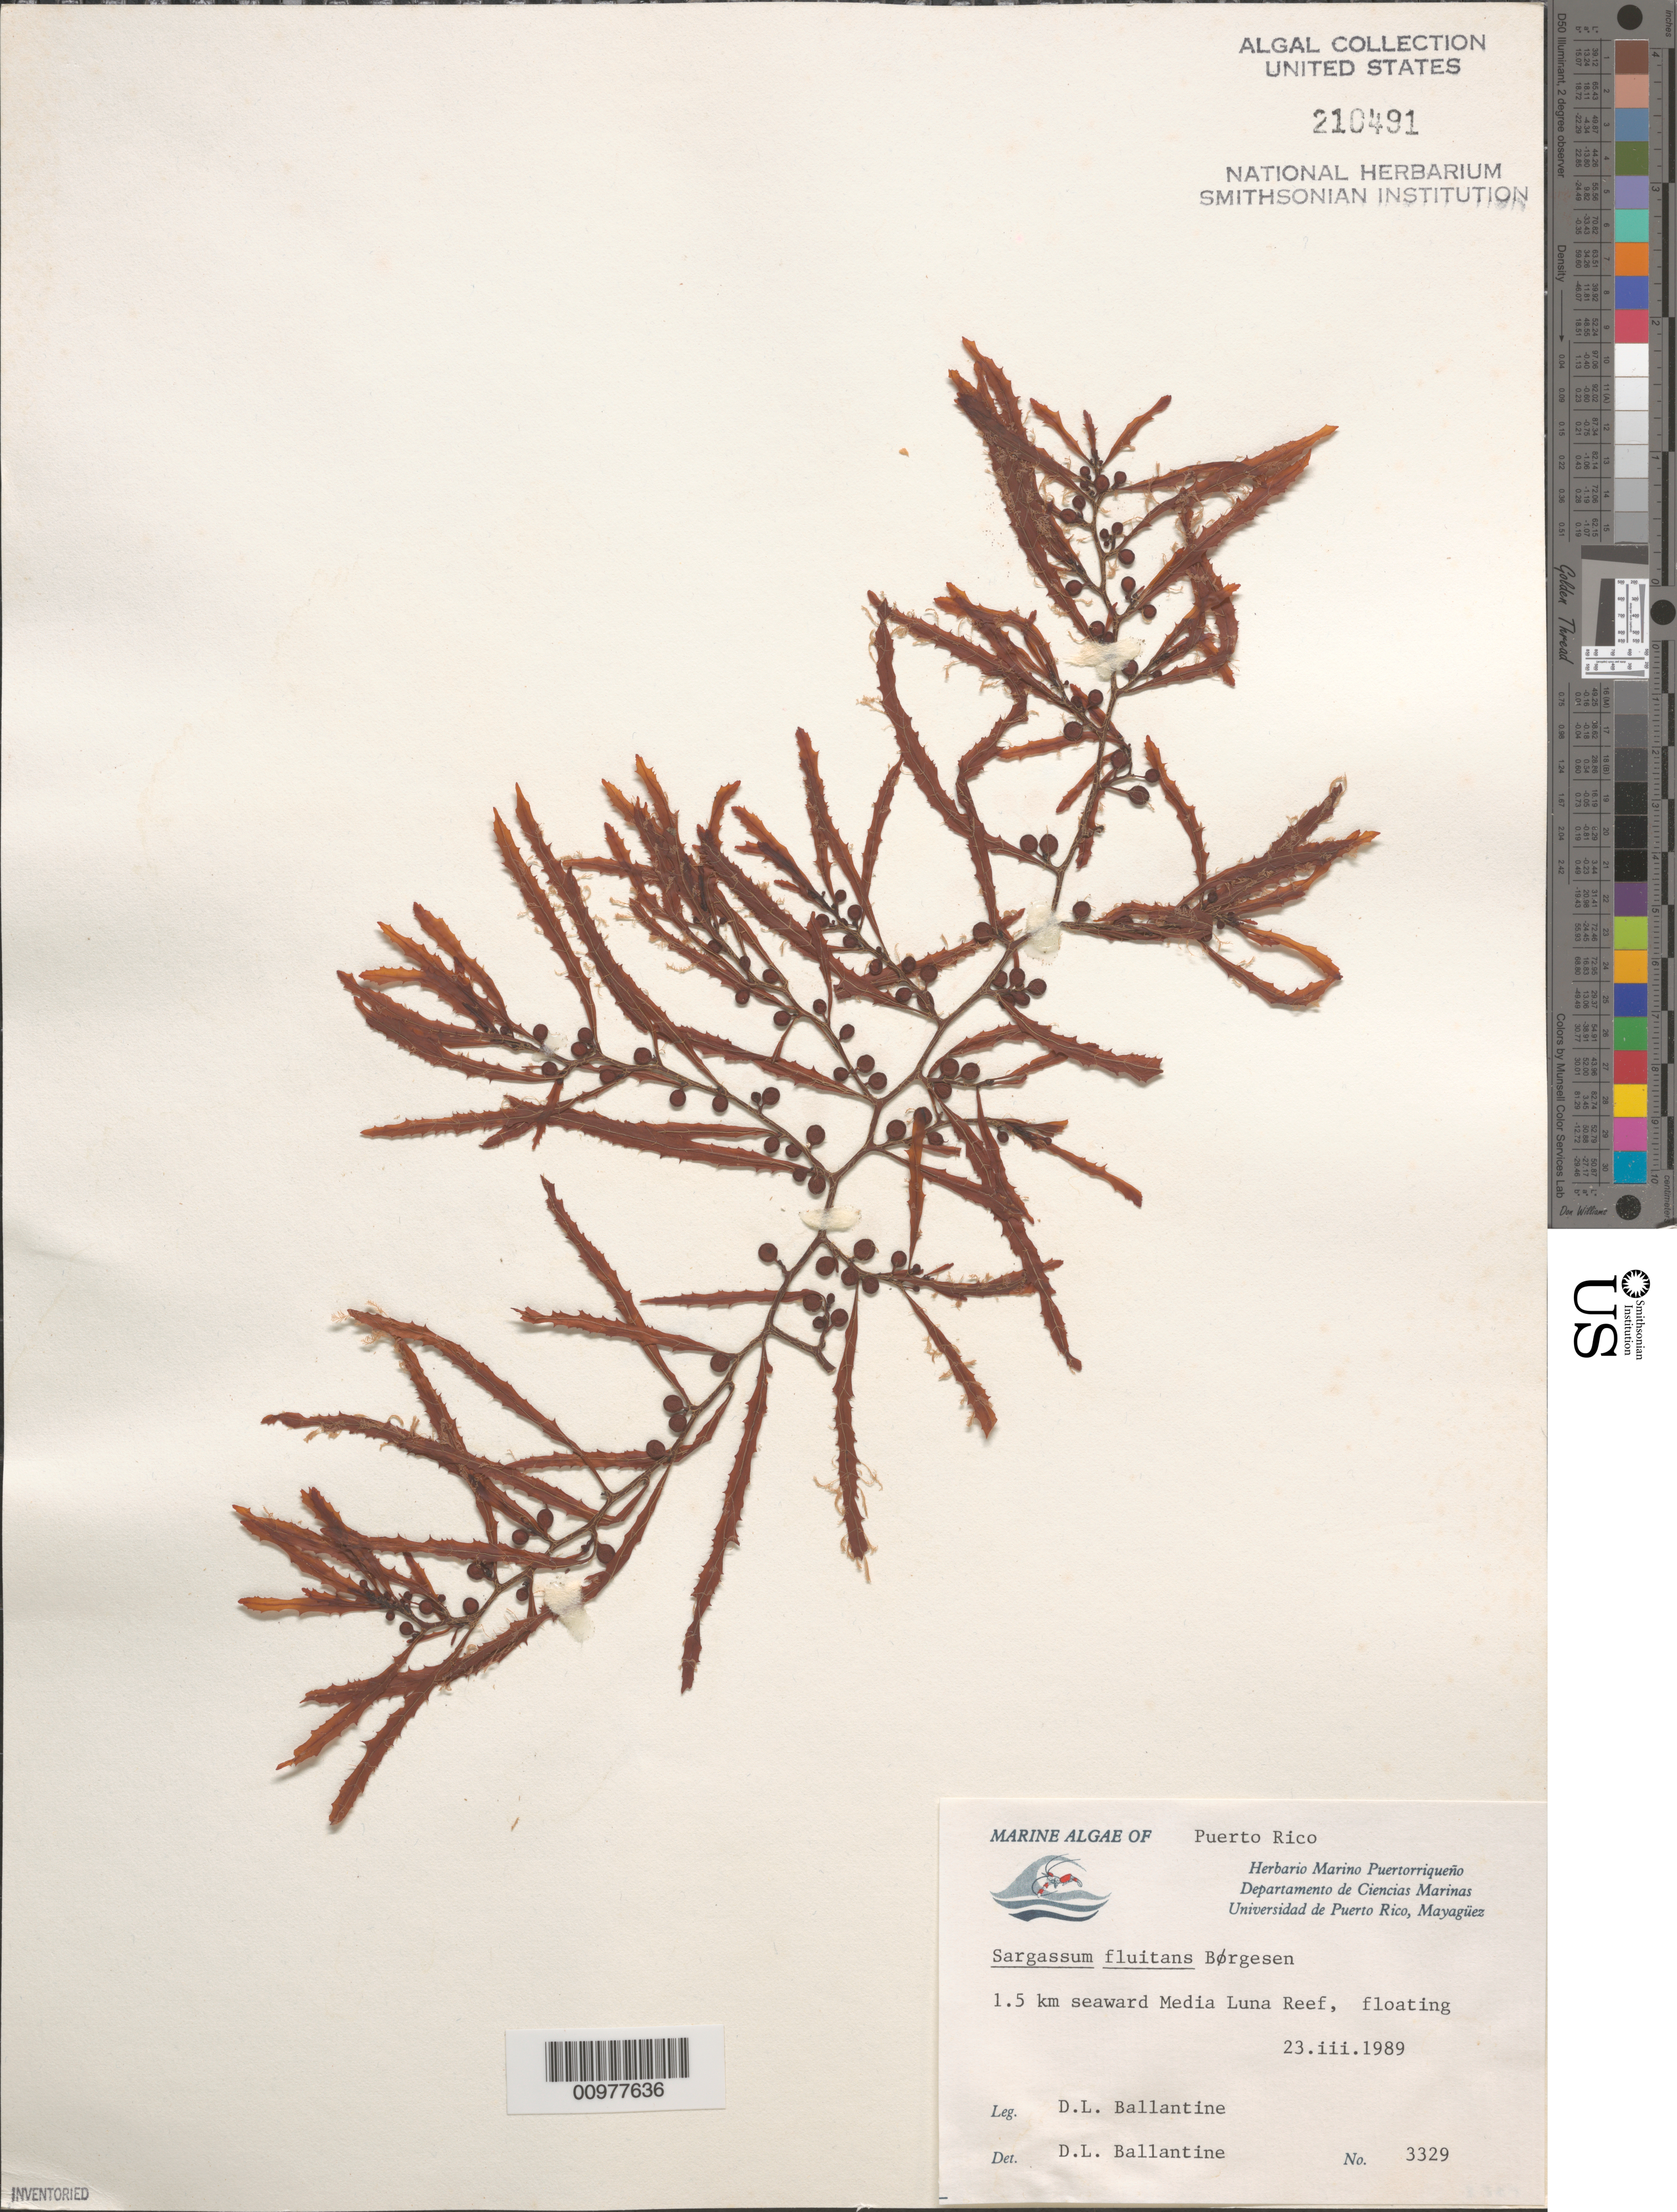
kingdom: Chromista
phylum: Ochrophyta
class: Phaeophyceae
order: Fucales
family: Sargassaceae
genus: Sargassum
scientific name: Sargassum fluitans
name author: (Børgesen) Børgesen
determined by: Ballantine, D. L.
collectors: D.L. Ballantine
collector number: DLB 3329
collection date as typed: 23 Mar 1989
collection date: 1989-03-23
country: Puerto Rico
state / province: Lajas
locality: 1.5 km seaward Media Luna reef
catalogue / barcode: US 210491